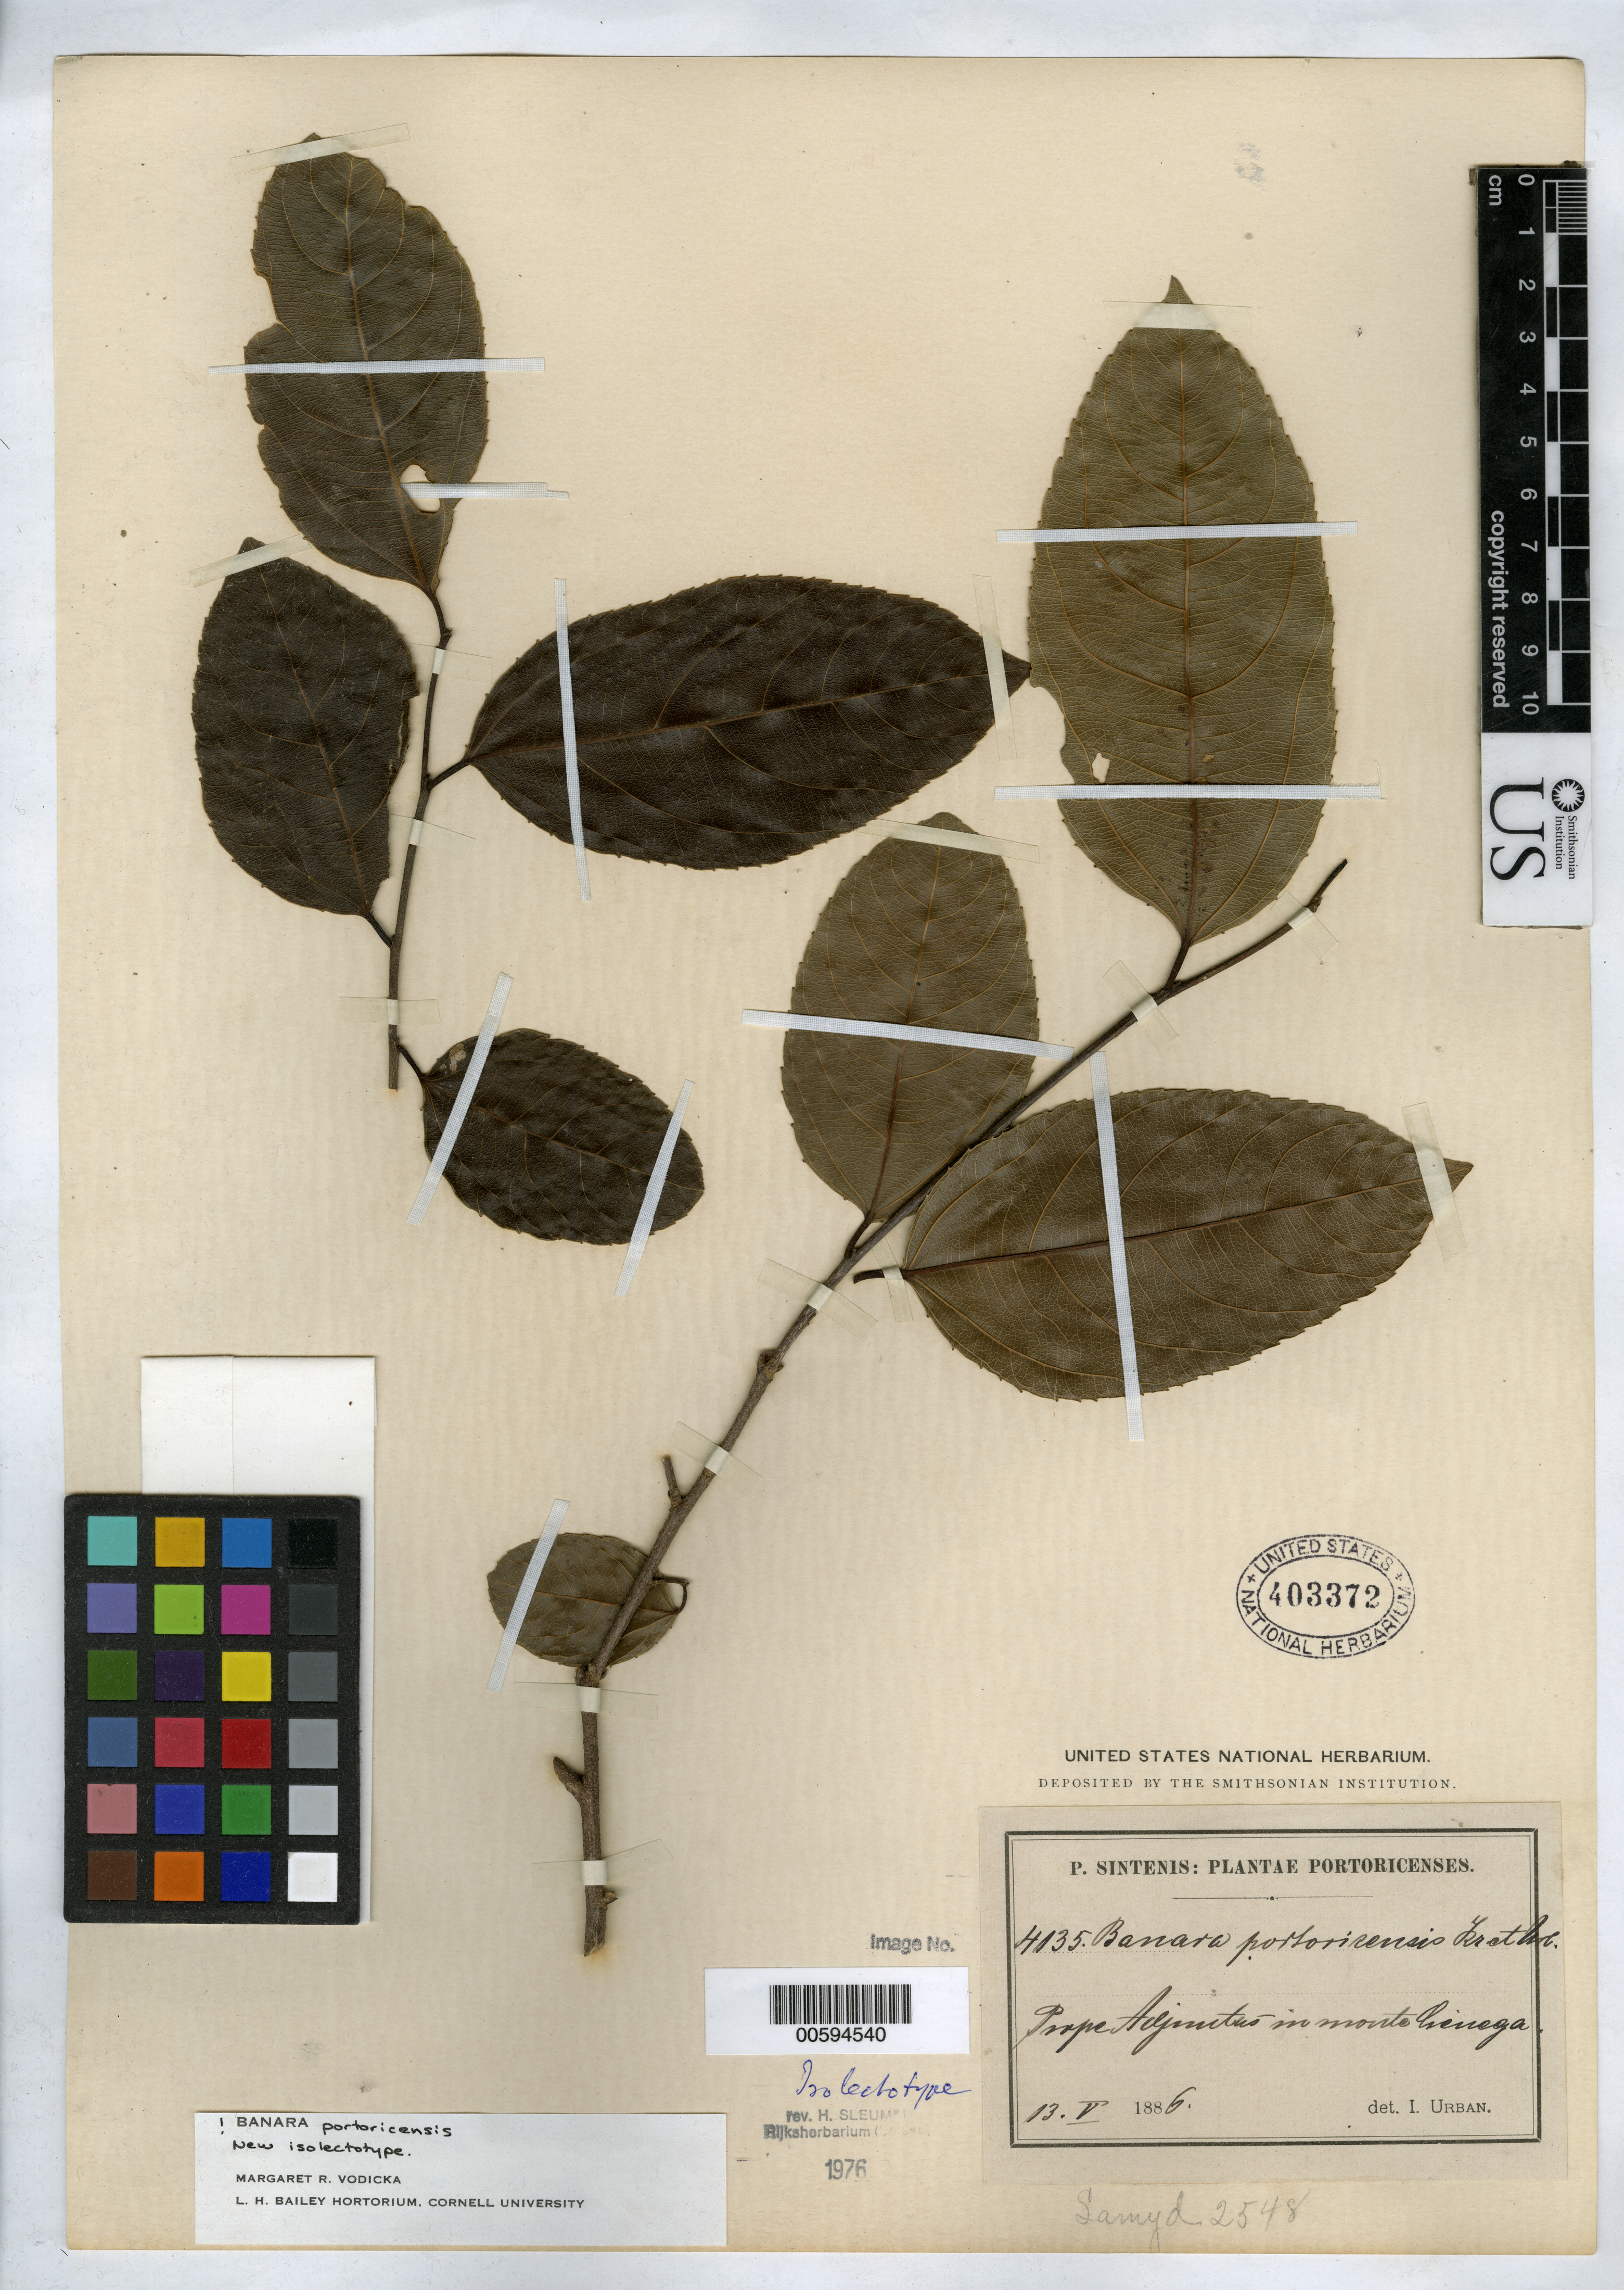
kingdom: Plantae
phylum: Tracheophyta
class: Magnoliopsida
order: Malpighiales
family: Salicaceae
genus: Banara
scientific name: Banara portoricensis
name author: Krug & Urb.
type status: Isolectotype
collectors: P. Sintenis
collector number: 4135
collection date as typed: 13 May 1886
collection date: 1886-05-13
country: Puerto Rico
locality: Prope Adjuntas in monte Cienega.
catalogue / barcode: US 403372